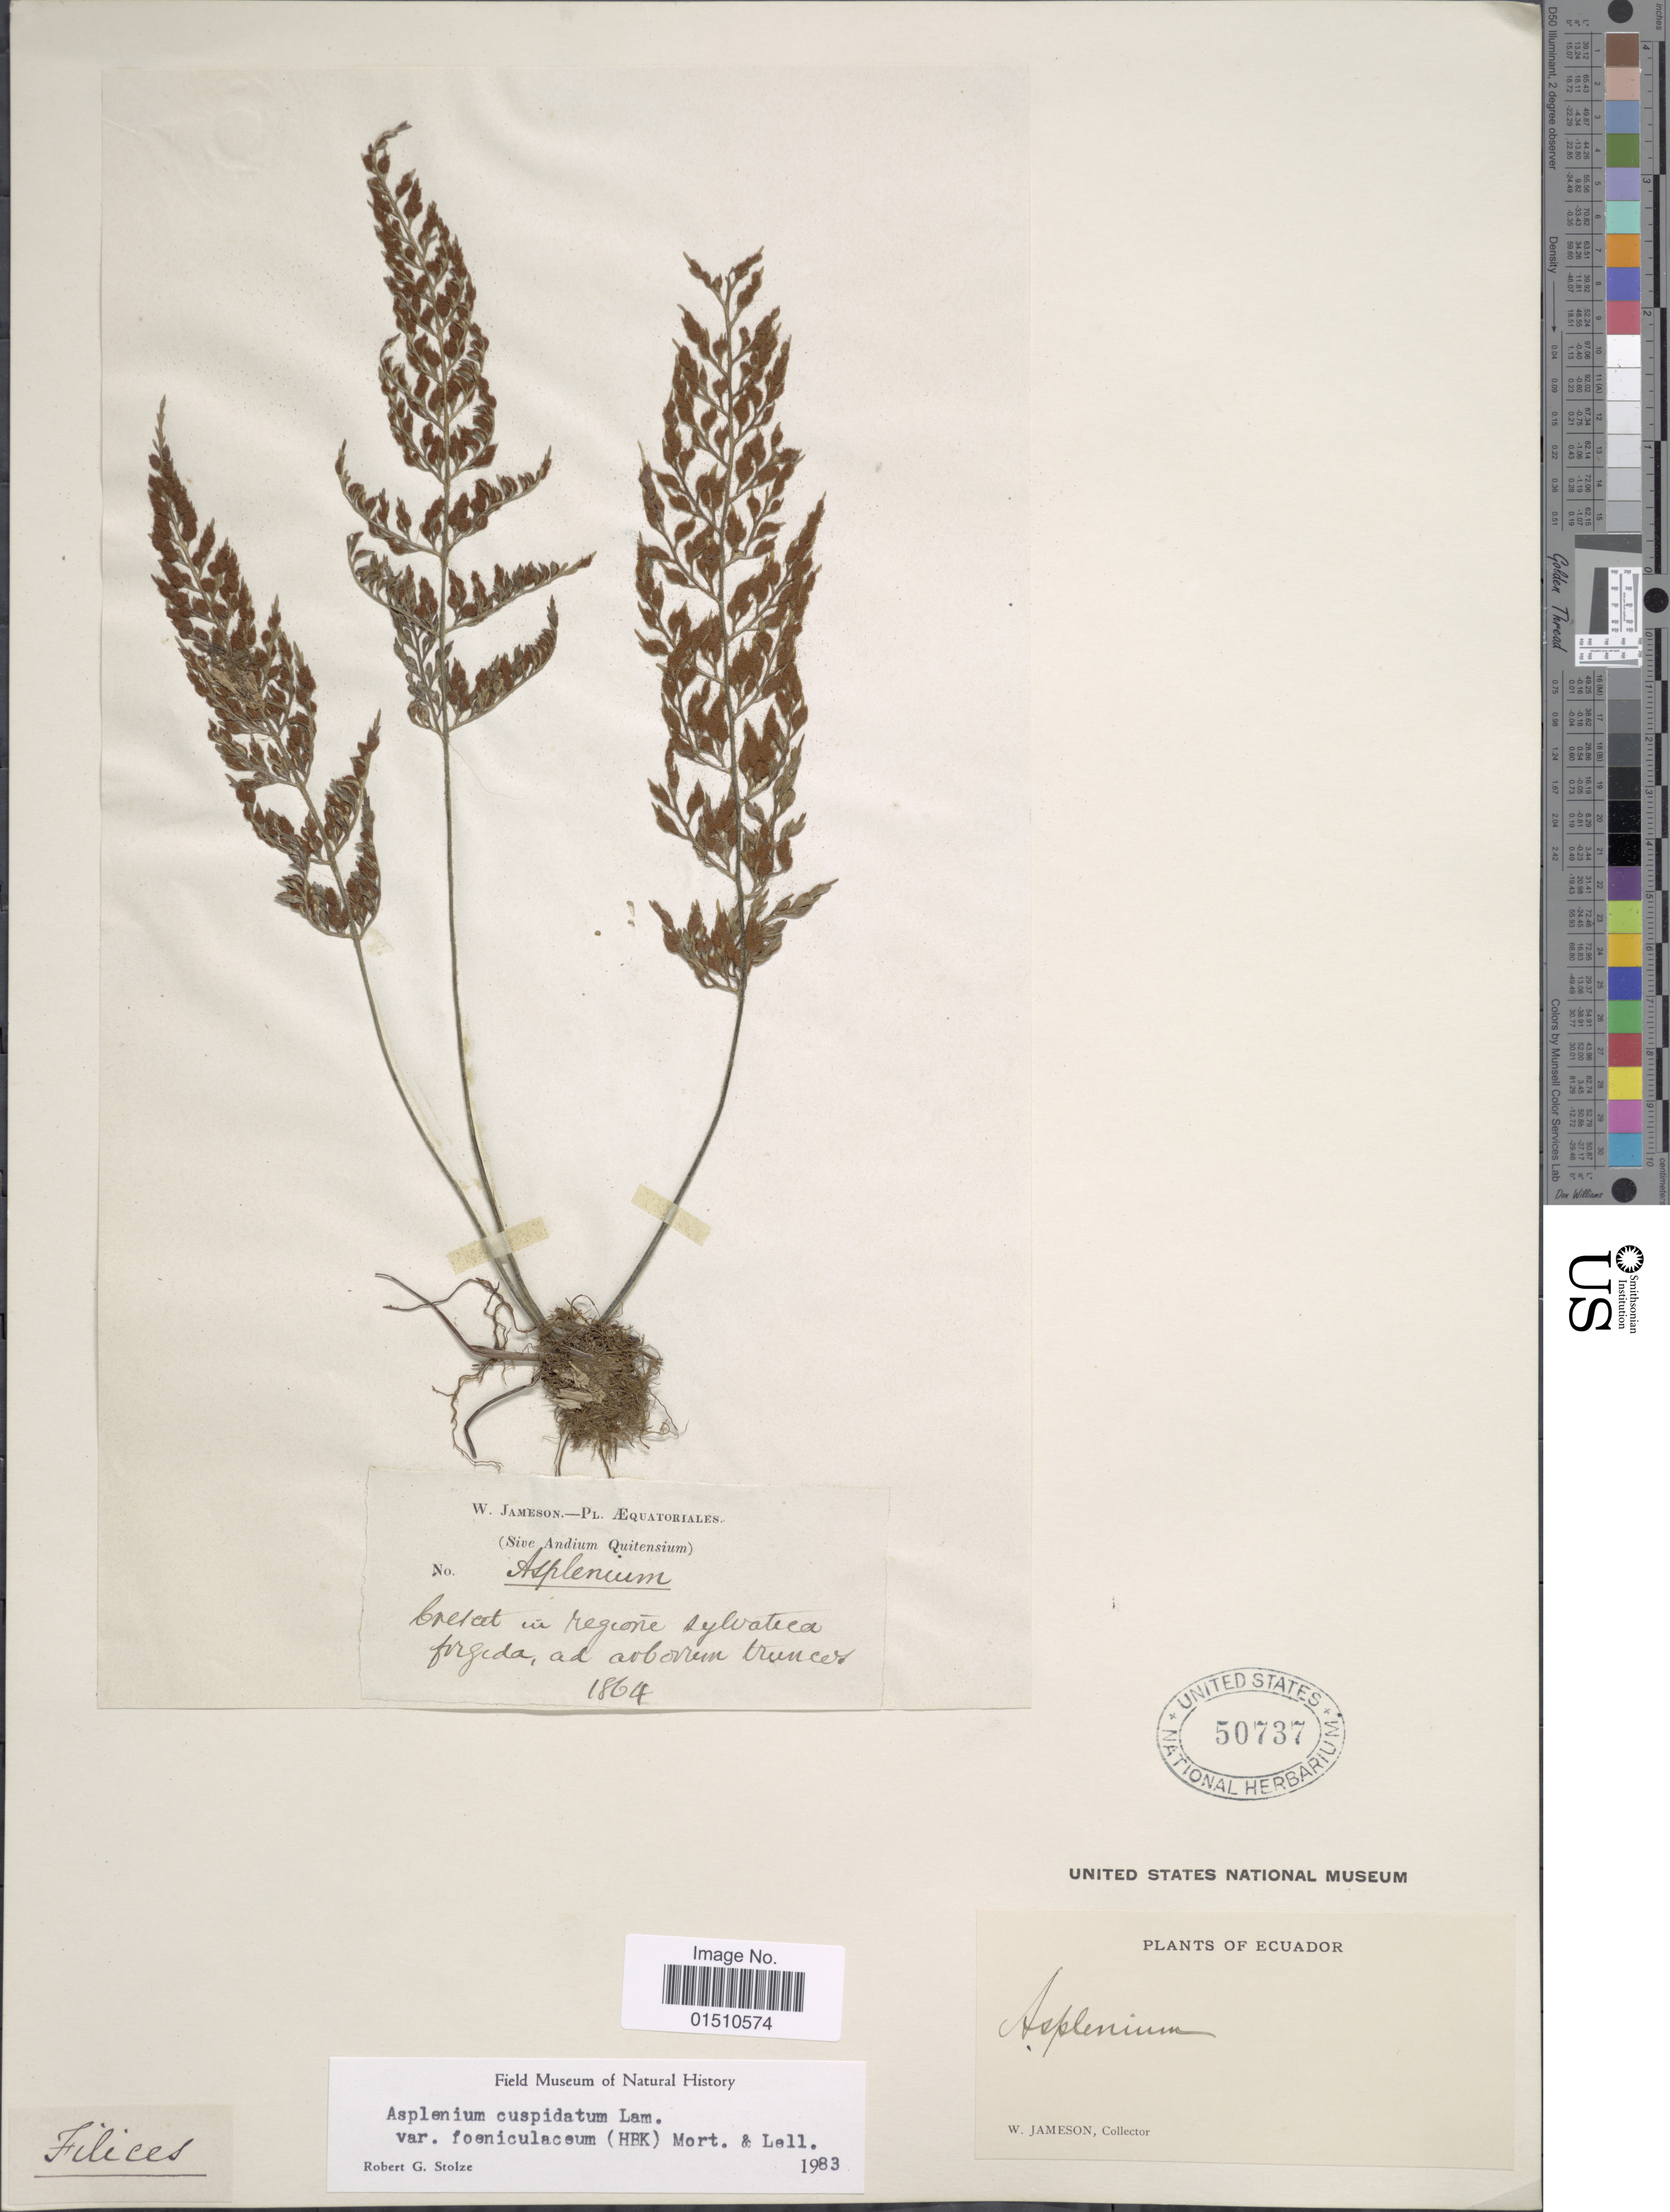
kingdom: Plantae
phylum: Tracheophyta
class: Polypodiopsida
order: Polypodiales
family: Aspleniaceae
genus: Asplenium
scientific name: Asplenium cuspidatum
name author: Lam.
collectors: W. Jameson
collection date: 1864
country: Ecuador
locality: Crescit in regione sylvatica firgeda. [interpreted]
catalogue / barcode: US 50737